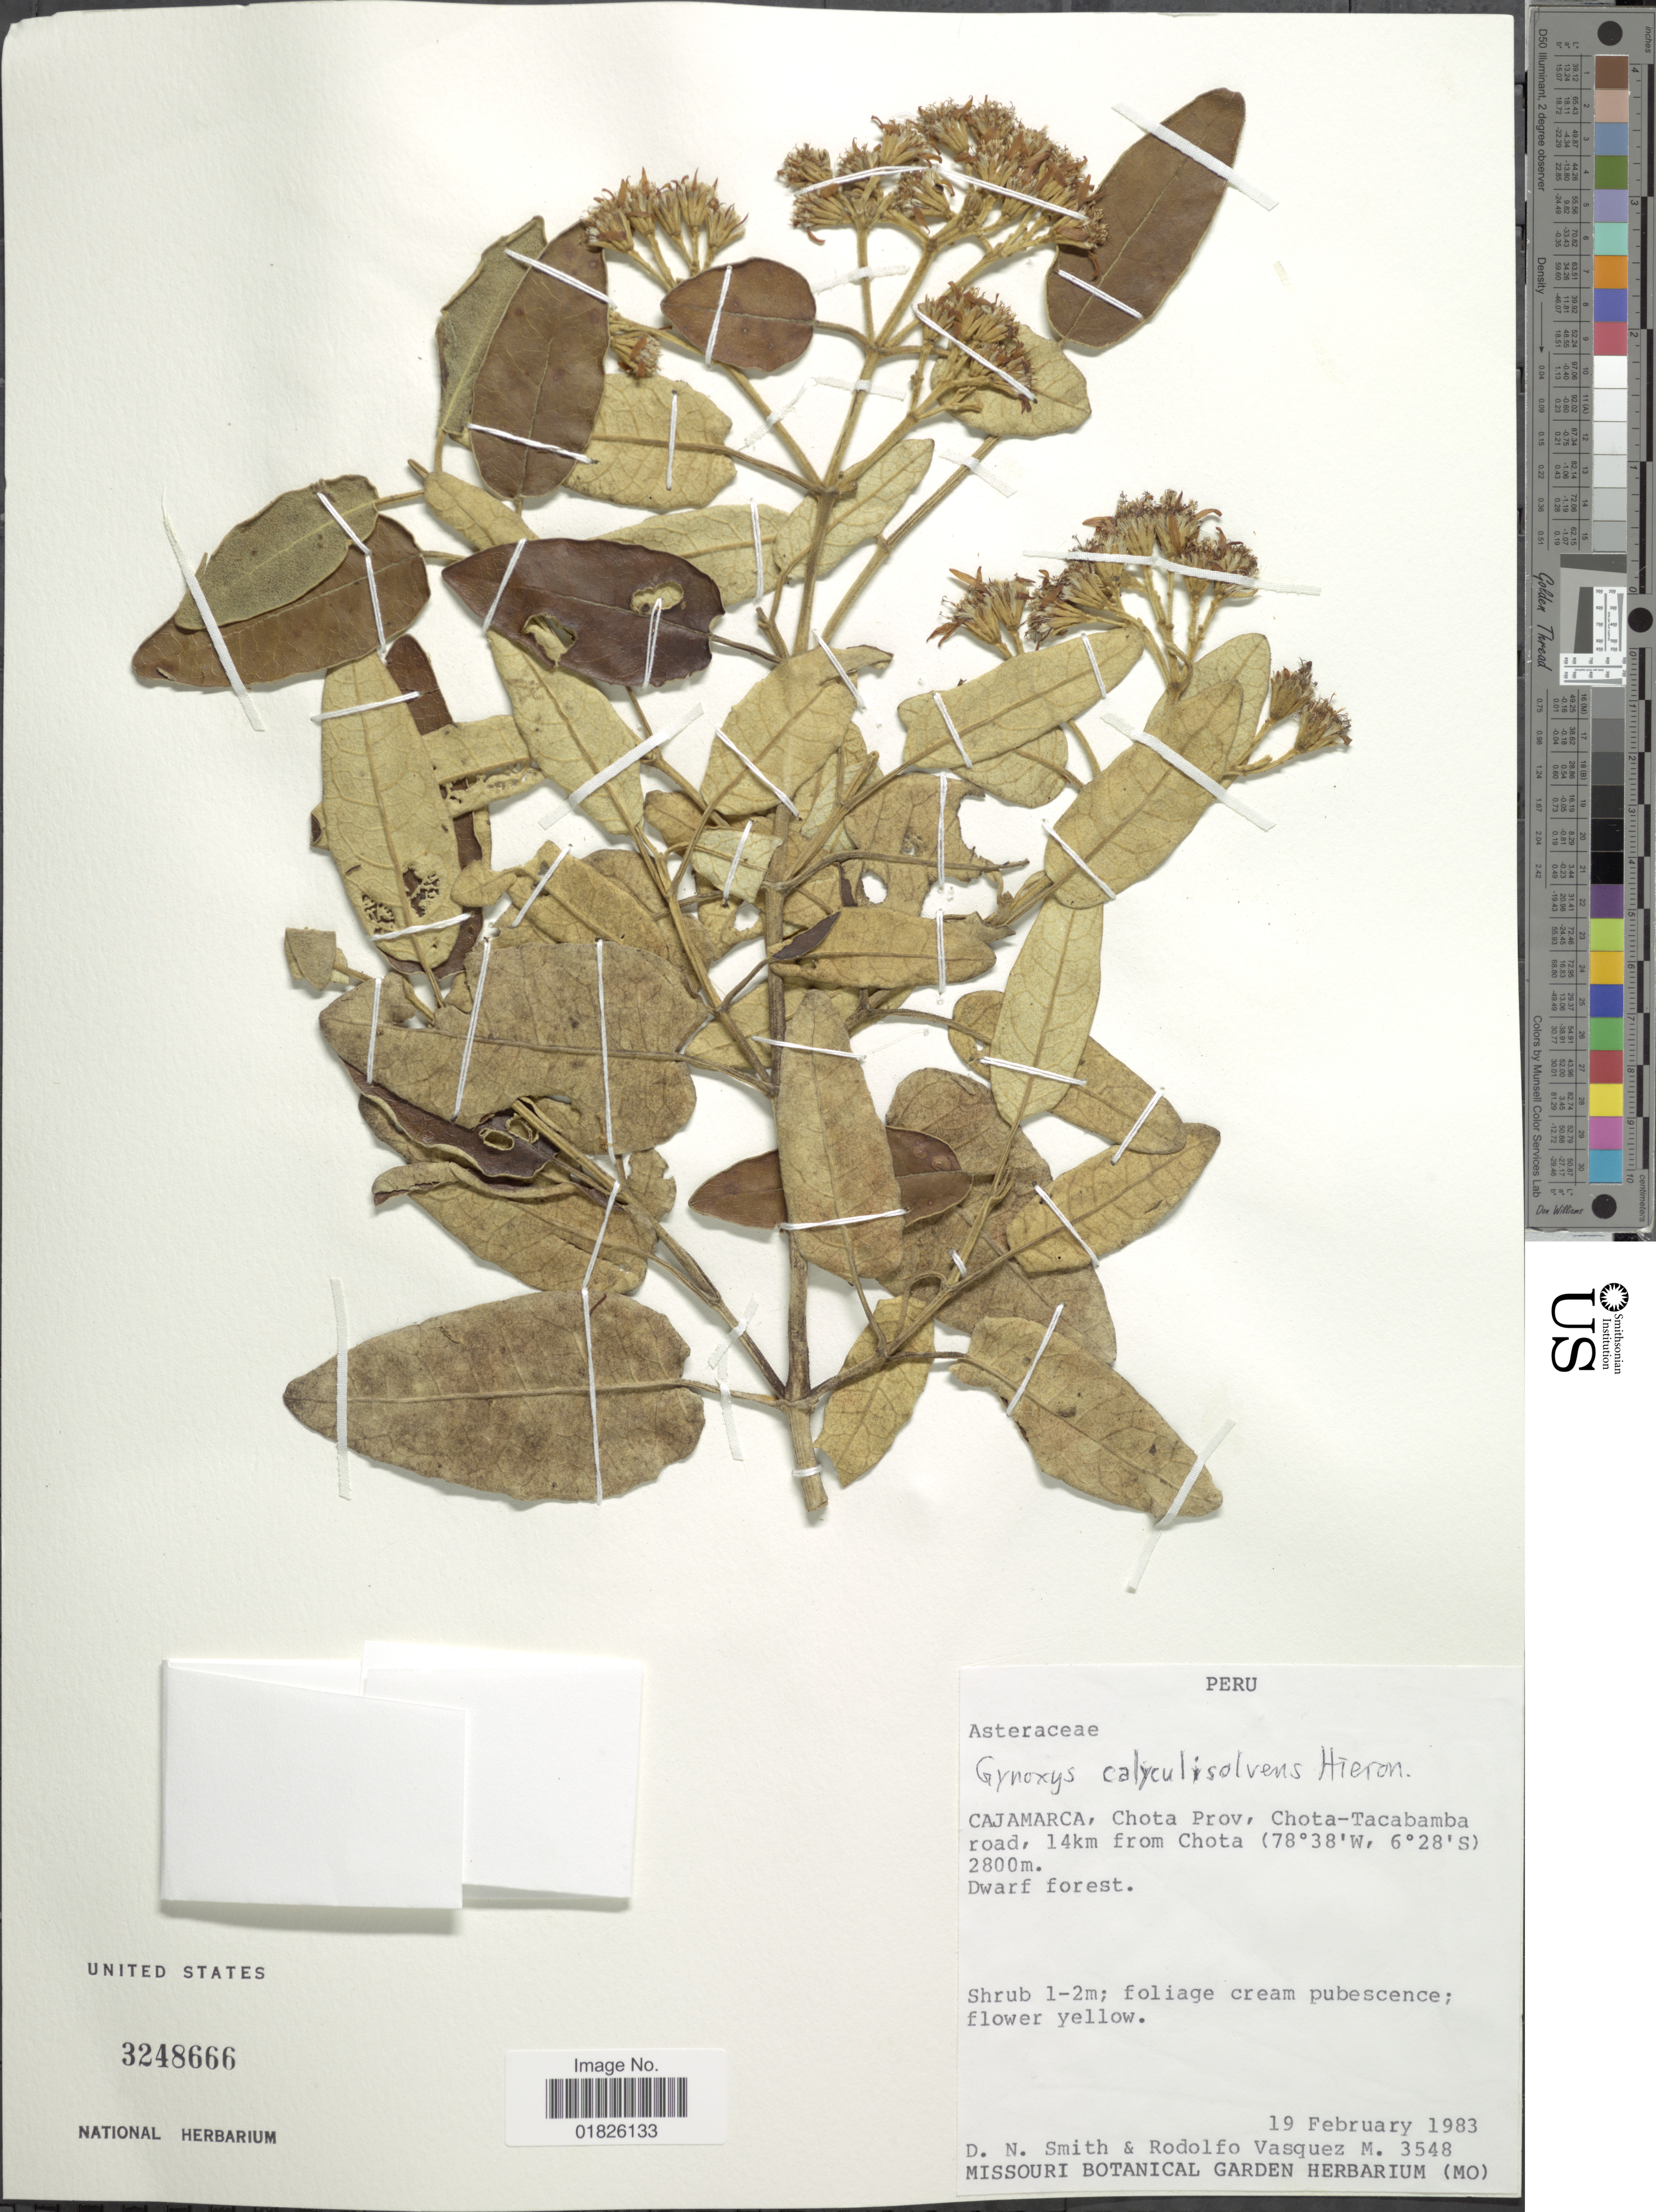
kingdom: Plantae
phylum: Tracheophyta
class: Magnoliopsida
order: Asterales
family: Asteraceae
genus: Gynoxys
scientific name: Gynoxys calyculisolvens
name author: Hieron.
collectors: D. Smith & R. Vásquez M.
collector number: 3548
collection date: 1983-02-19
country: Peru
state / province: Cajamarca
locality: Chota Prov, Chota-Tacabamba road, 14km from Chota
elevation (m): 2800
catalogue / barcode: US 3248666